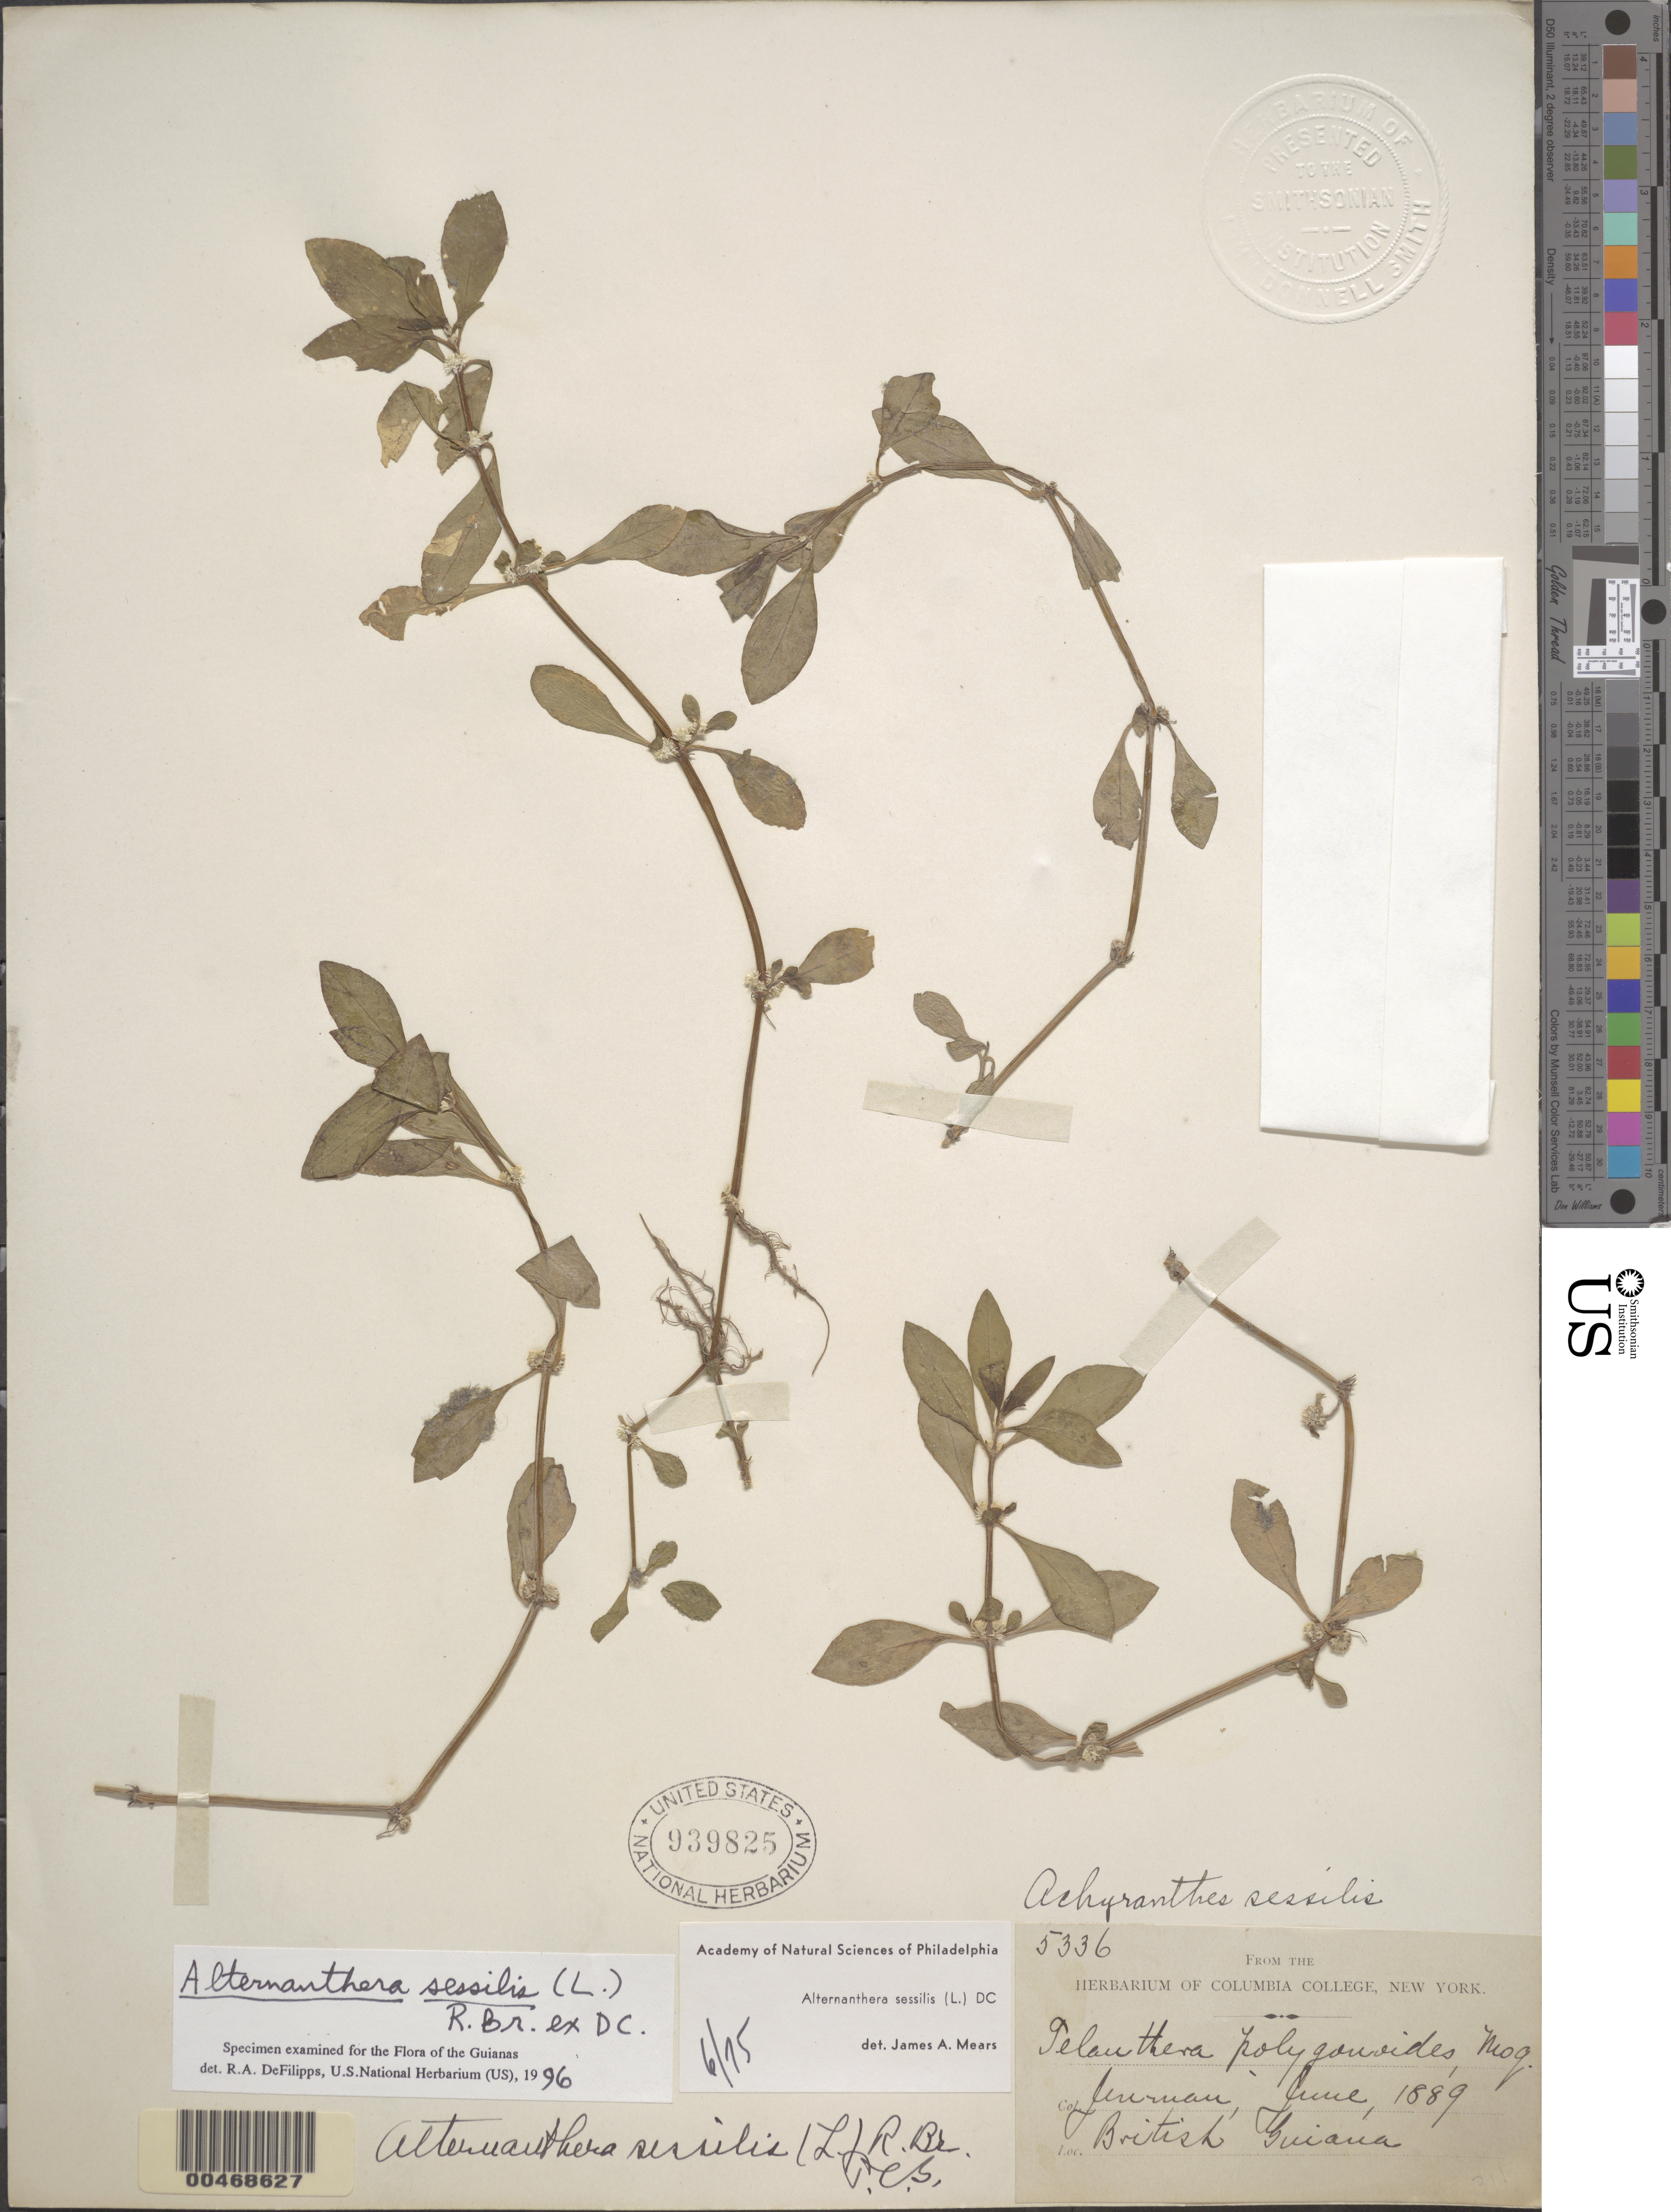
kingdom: Plantae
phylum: Tracheophyta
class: Magnoliopsida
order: Caryophyllales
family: Amaranthaceae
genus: Alternanthera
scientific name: Alternanthera sessilis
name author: (L.) DC.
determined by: DeFilipps, R. A.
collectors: G. S. Jenman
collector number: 5336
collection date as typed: June 1889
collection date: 1889-06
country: Guyana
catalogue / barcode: US 939825